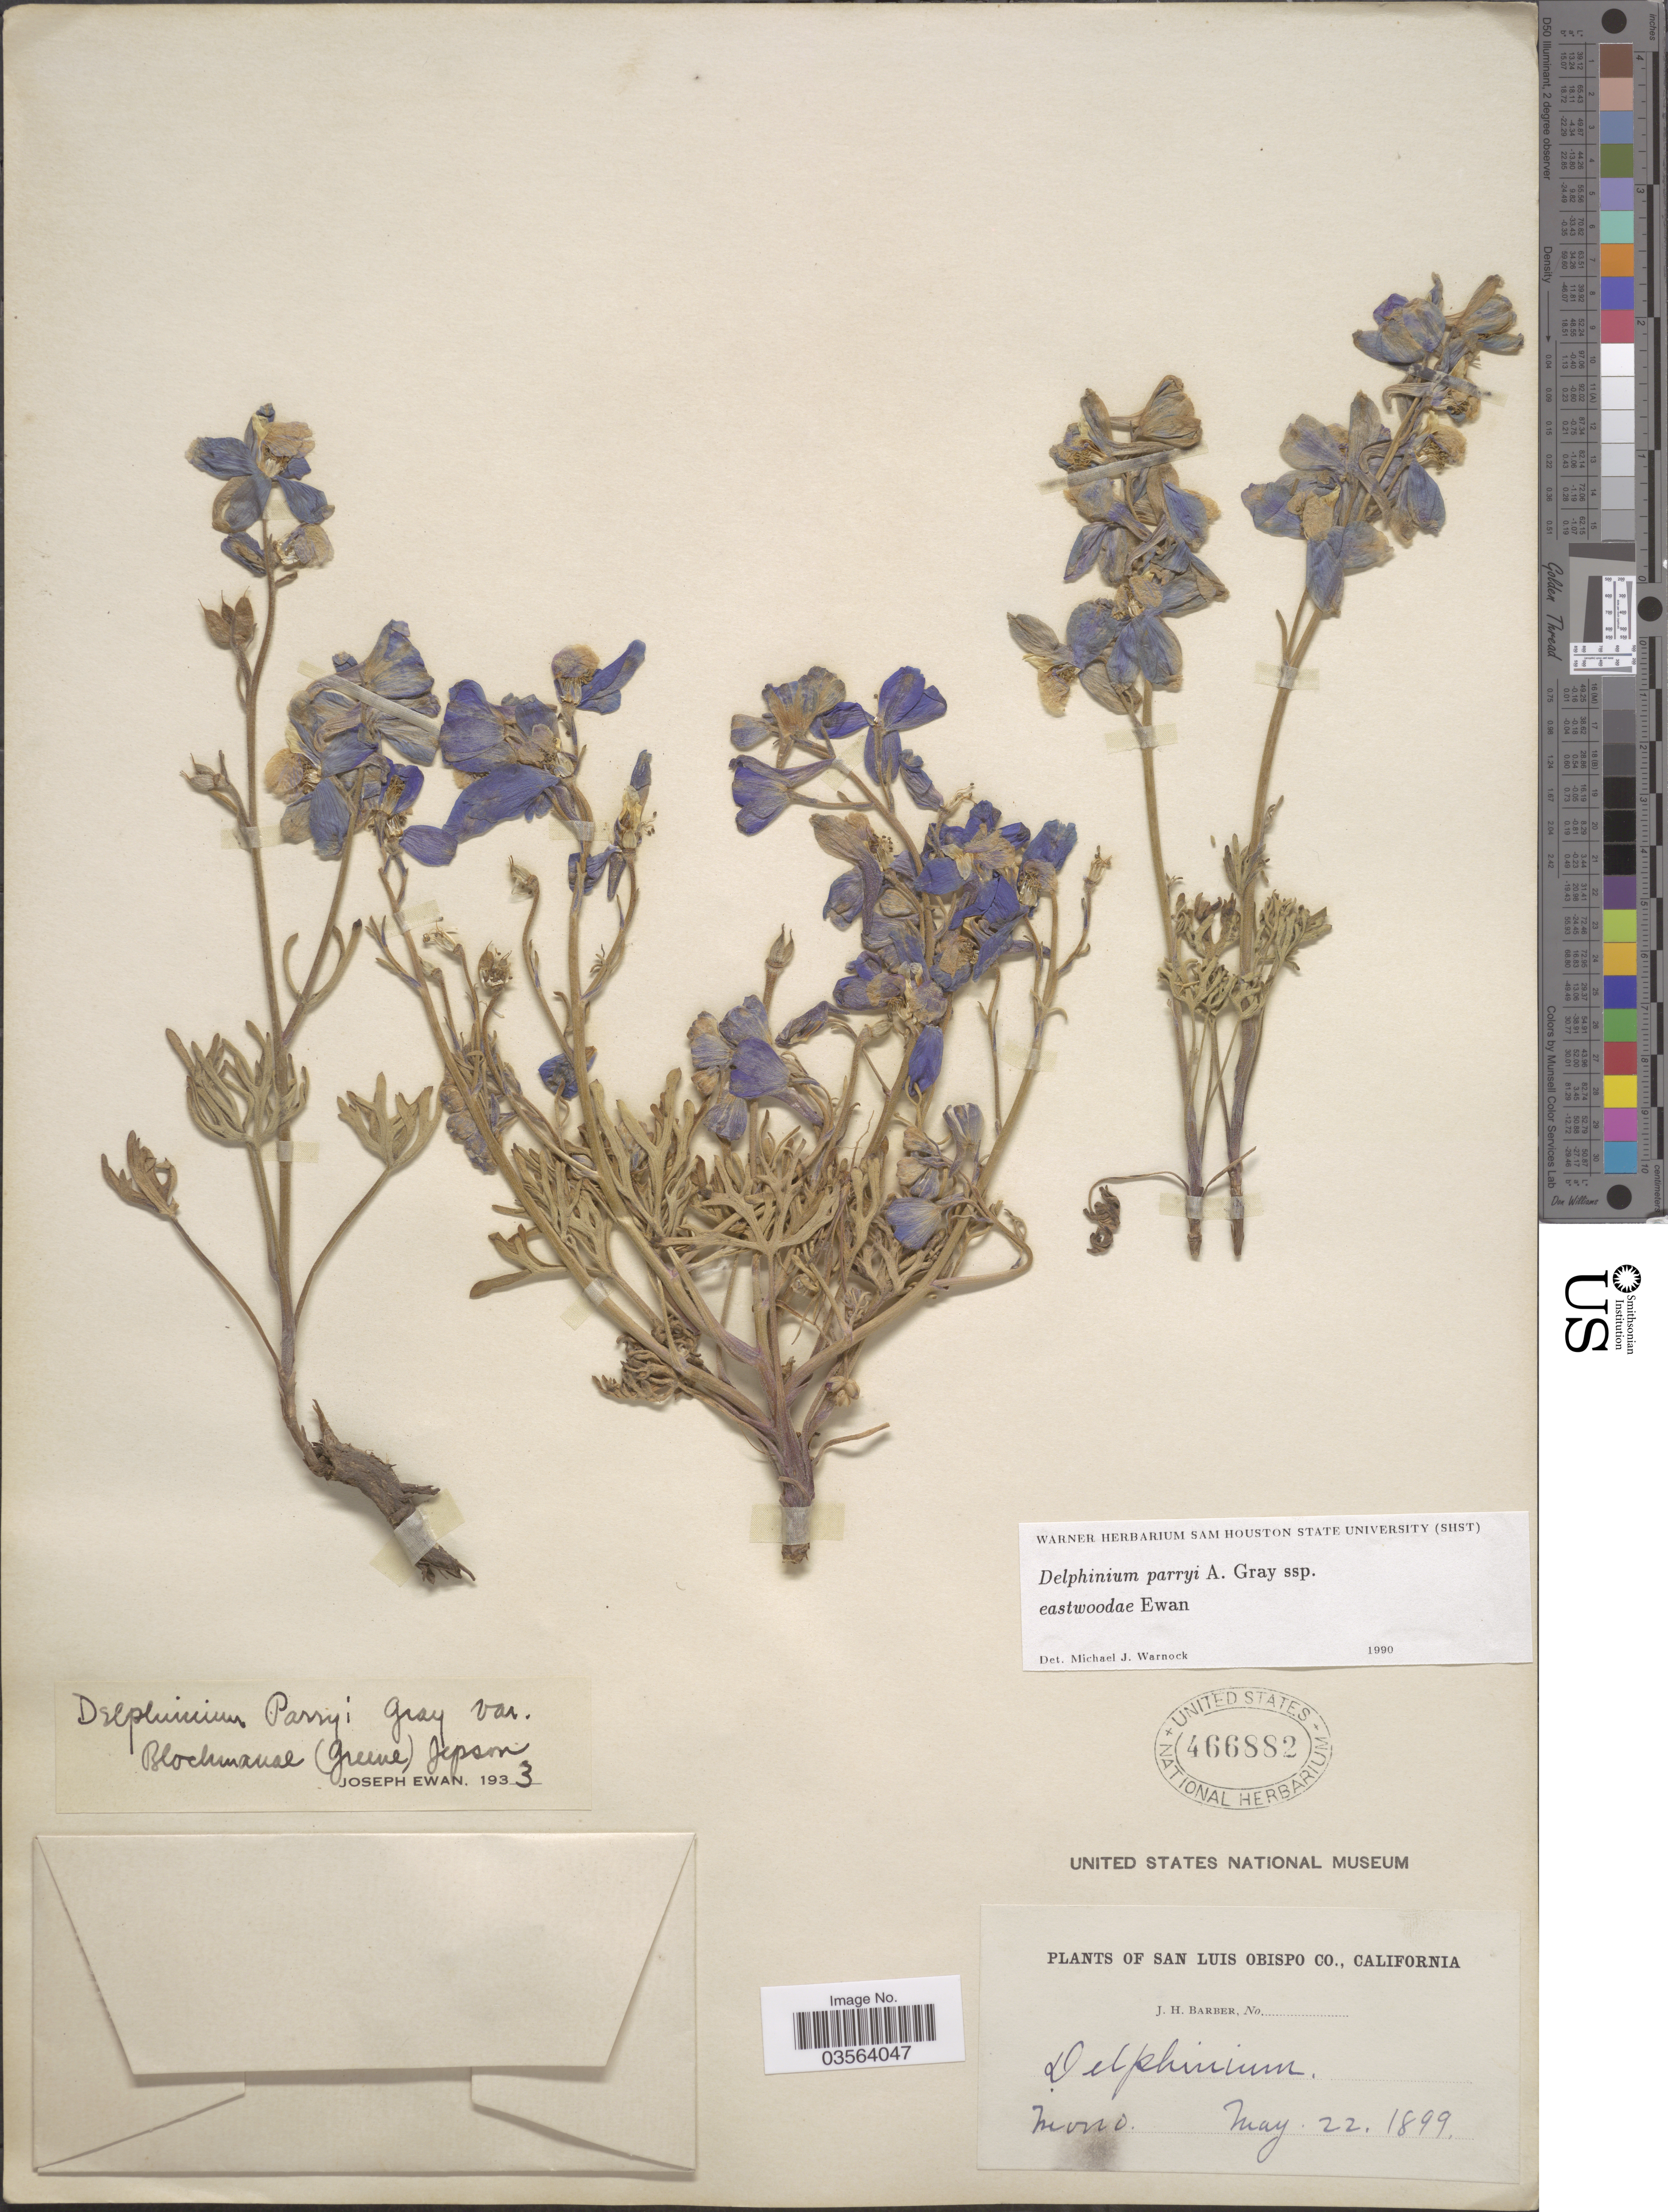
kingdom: Plantae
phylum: Tracheophyta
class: Magnoliopsida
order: Ranunculales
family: Ranunculaceae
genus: Delphinium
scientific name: Delphinium parryi subsp. eastwoodiae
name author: Ewan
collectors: J. Barber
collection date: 1899-05-22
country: United States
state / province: California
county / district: San Luis Obispo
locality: San Luis Obispo Co. Mono.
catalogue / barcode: US 466882